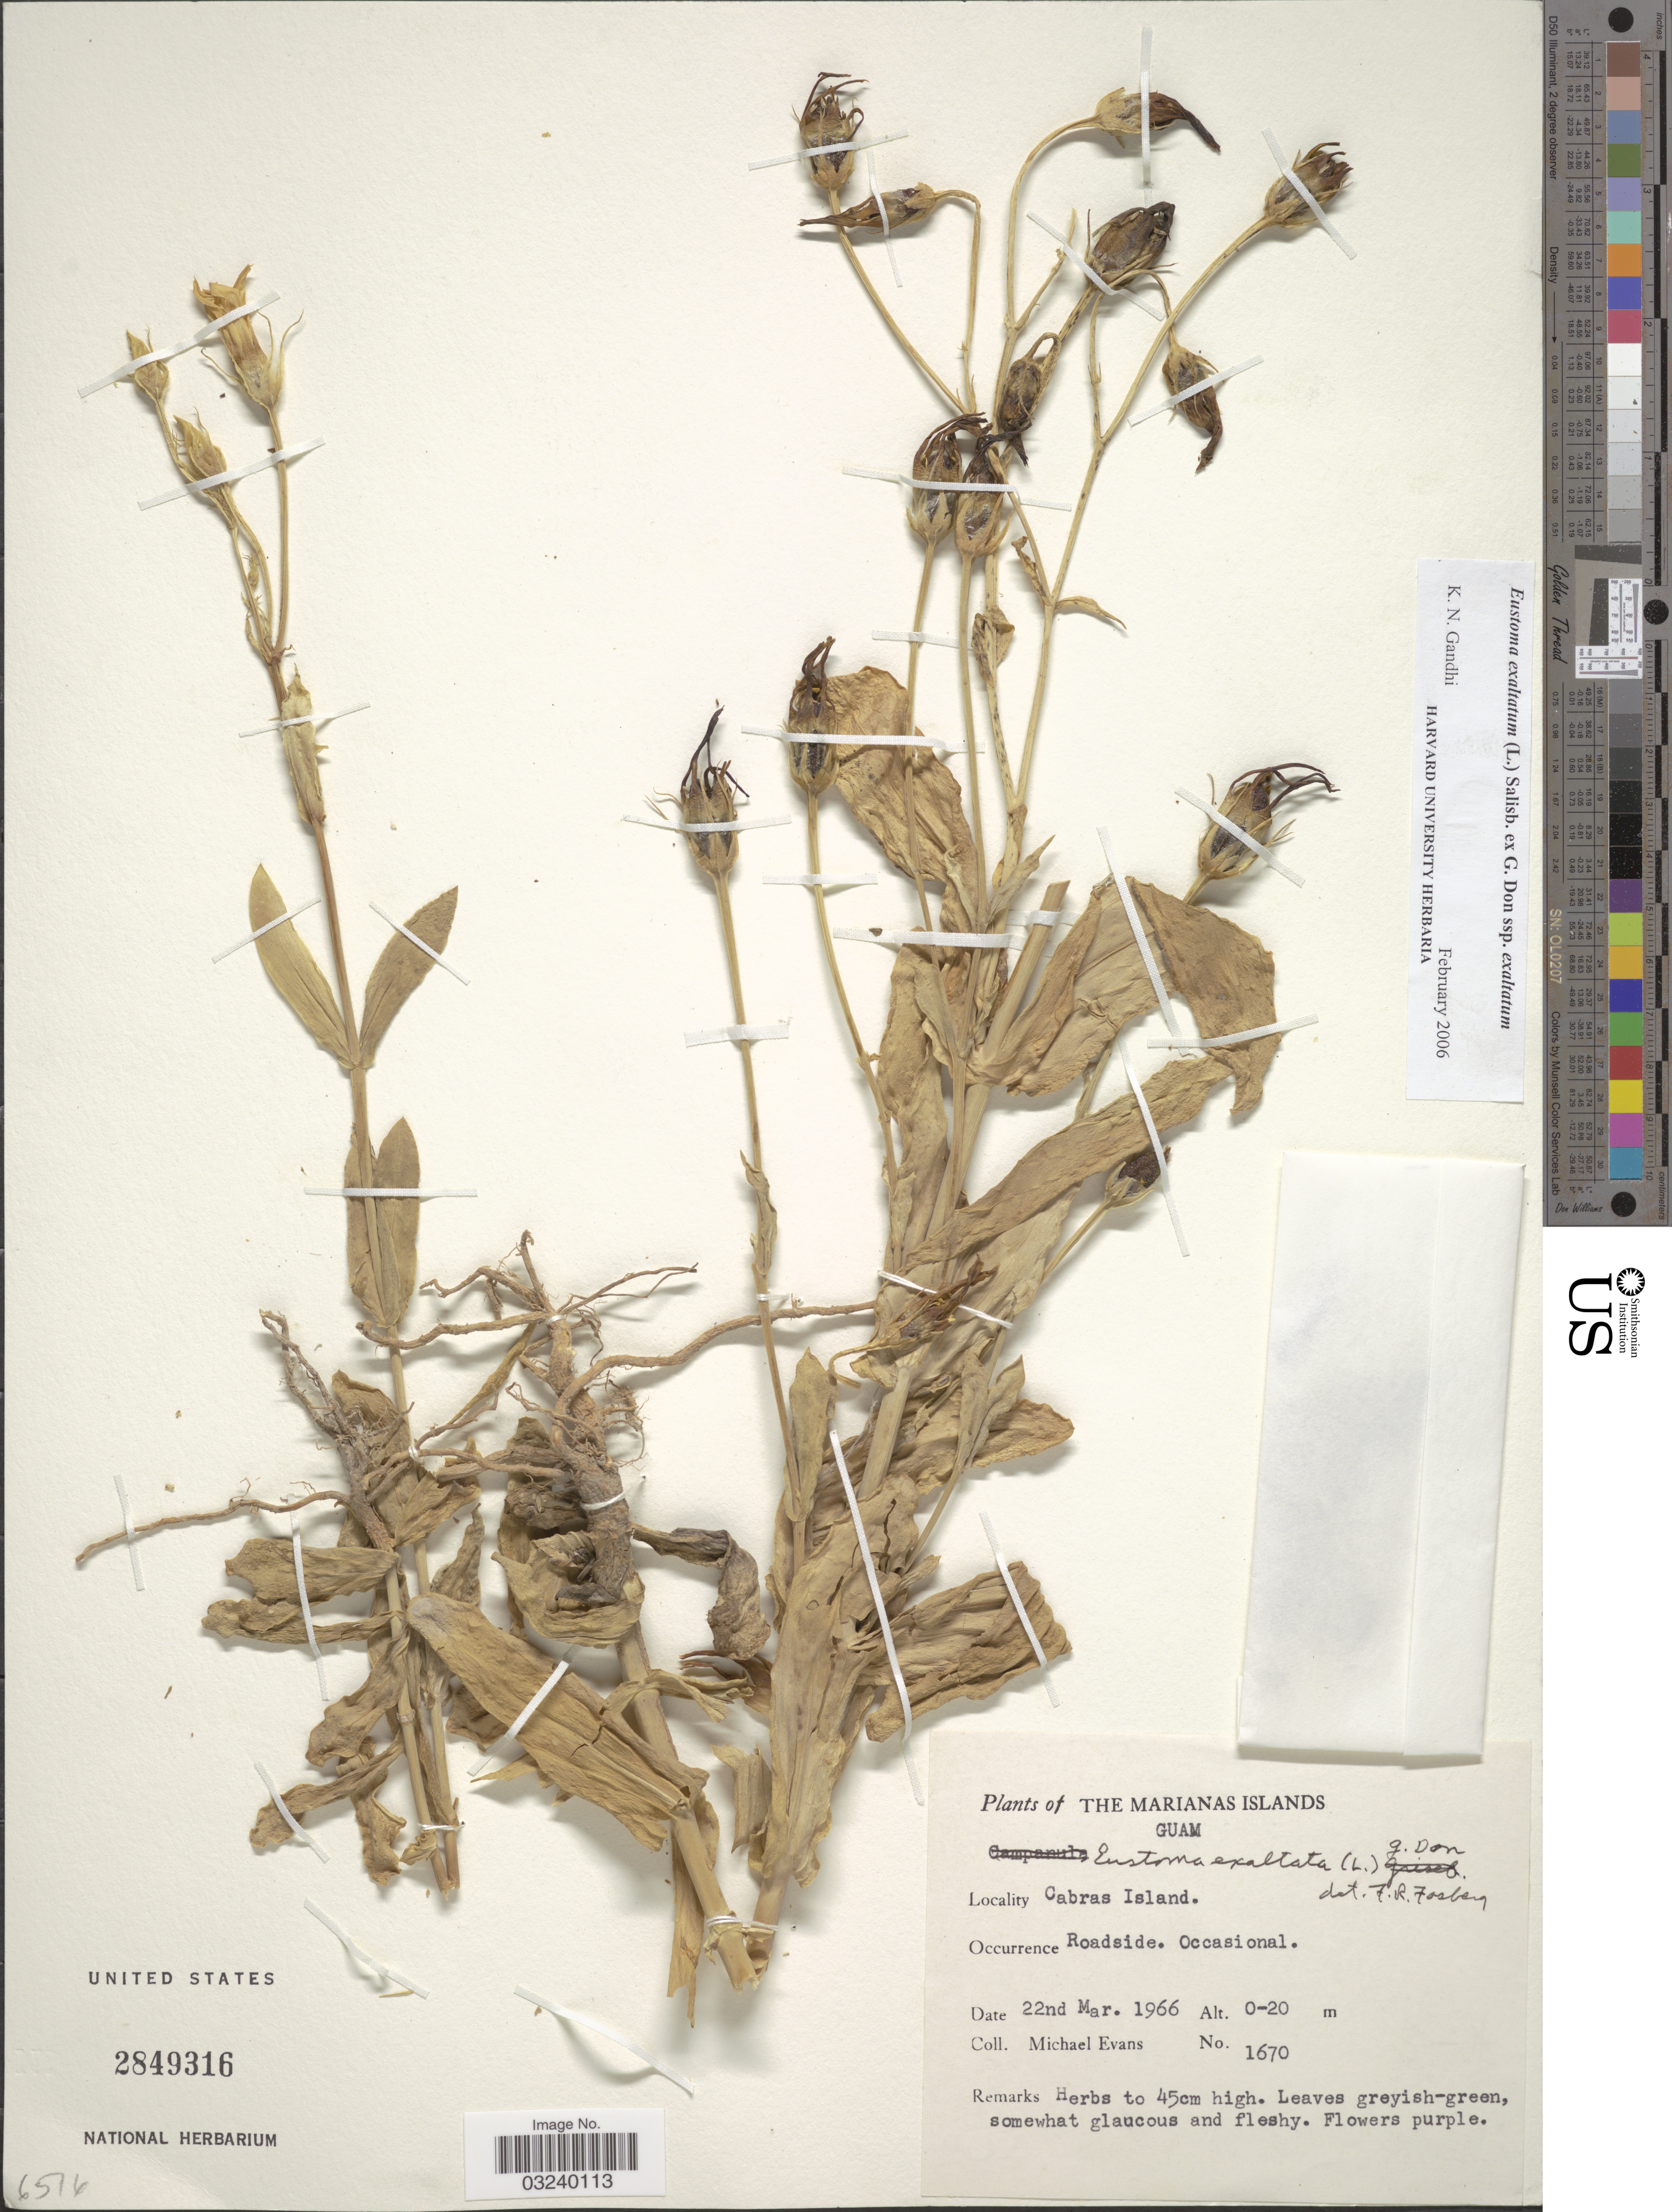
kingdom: Plantae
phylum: Tracheophyta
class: Magnoliopsida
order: Gentianales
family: Gentianaceae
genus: Eustoma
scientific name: Eustoma exaltatum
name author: (L.) Salisb. ex Don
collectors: M. Evans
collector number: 1670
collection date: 1966-03-22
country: Guam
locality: The Marianas Islands, Cabras Island.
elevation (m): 0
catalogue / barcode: US 2849316